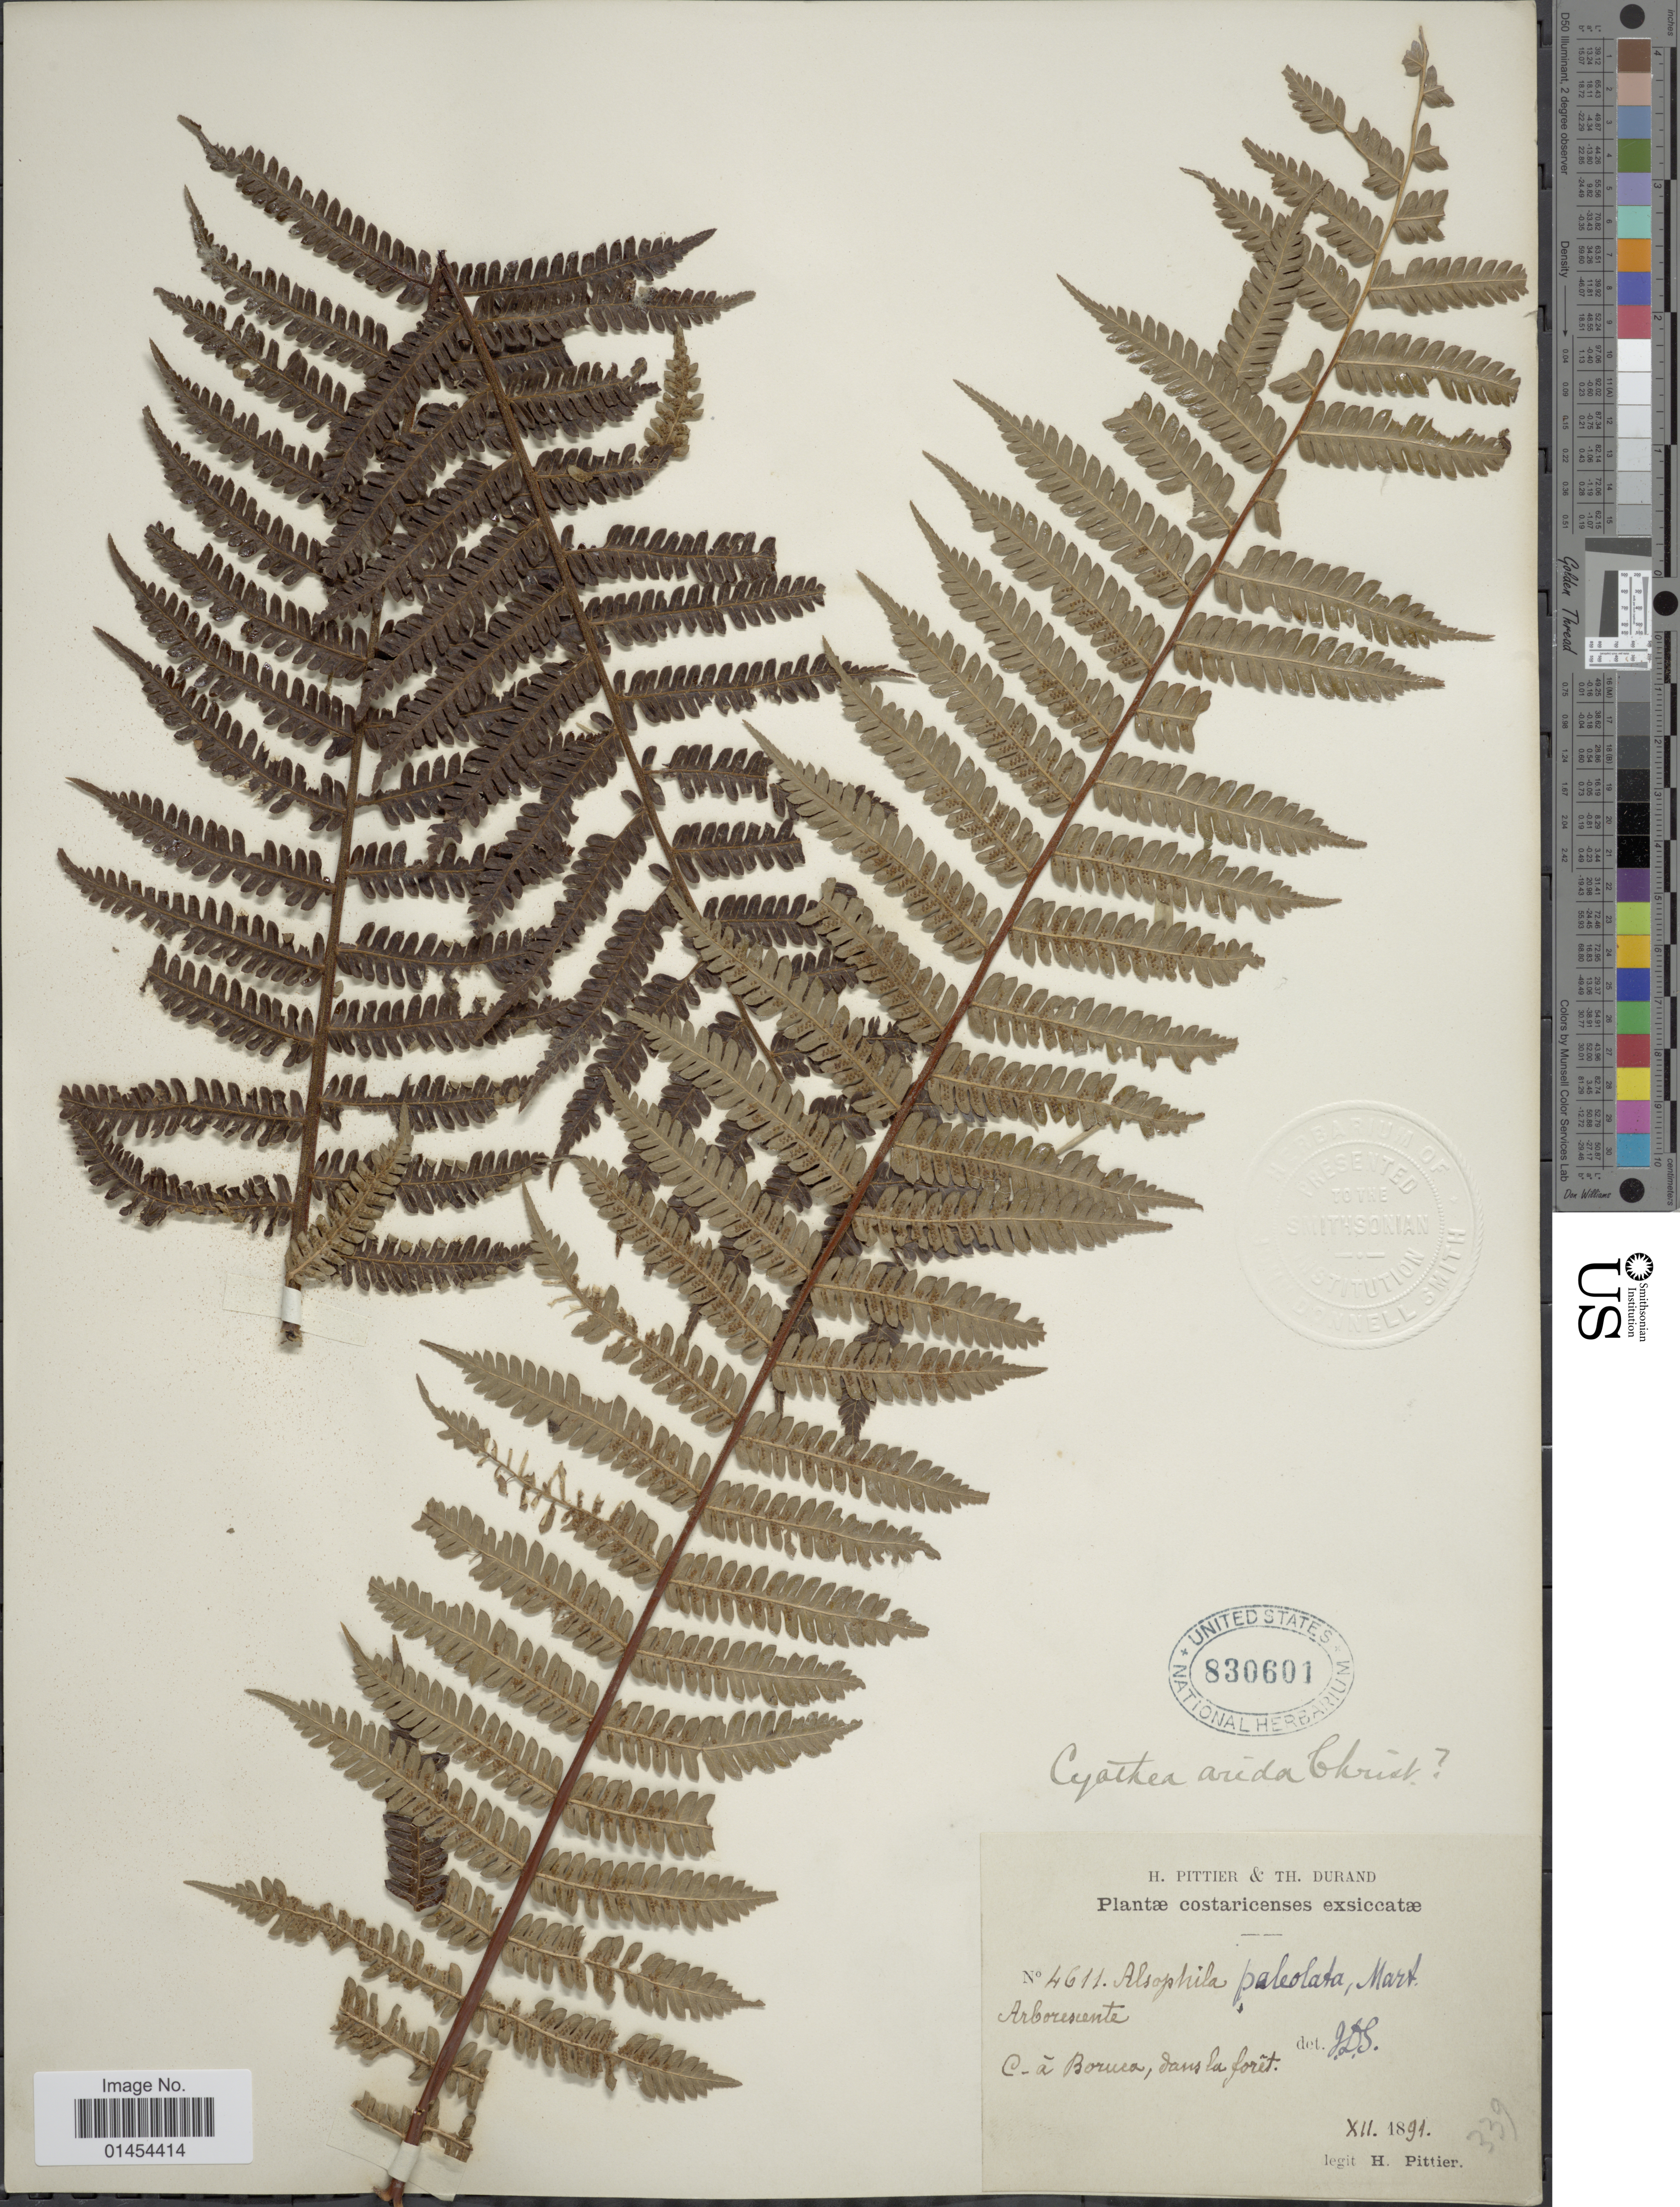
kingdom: Plantae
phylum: Tracheophyta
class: Polypodiopsida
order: Cyatheales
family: Cyatheaceae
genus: Alsophila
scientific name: Alsophila firma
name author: (Baker) D.S. Conant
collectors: H. F. Pittier & T. Durand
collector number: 4611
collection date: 1891-12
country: Costa Rica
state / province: Puntarenas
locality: Boruca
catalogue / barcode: US 830601